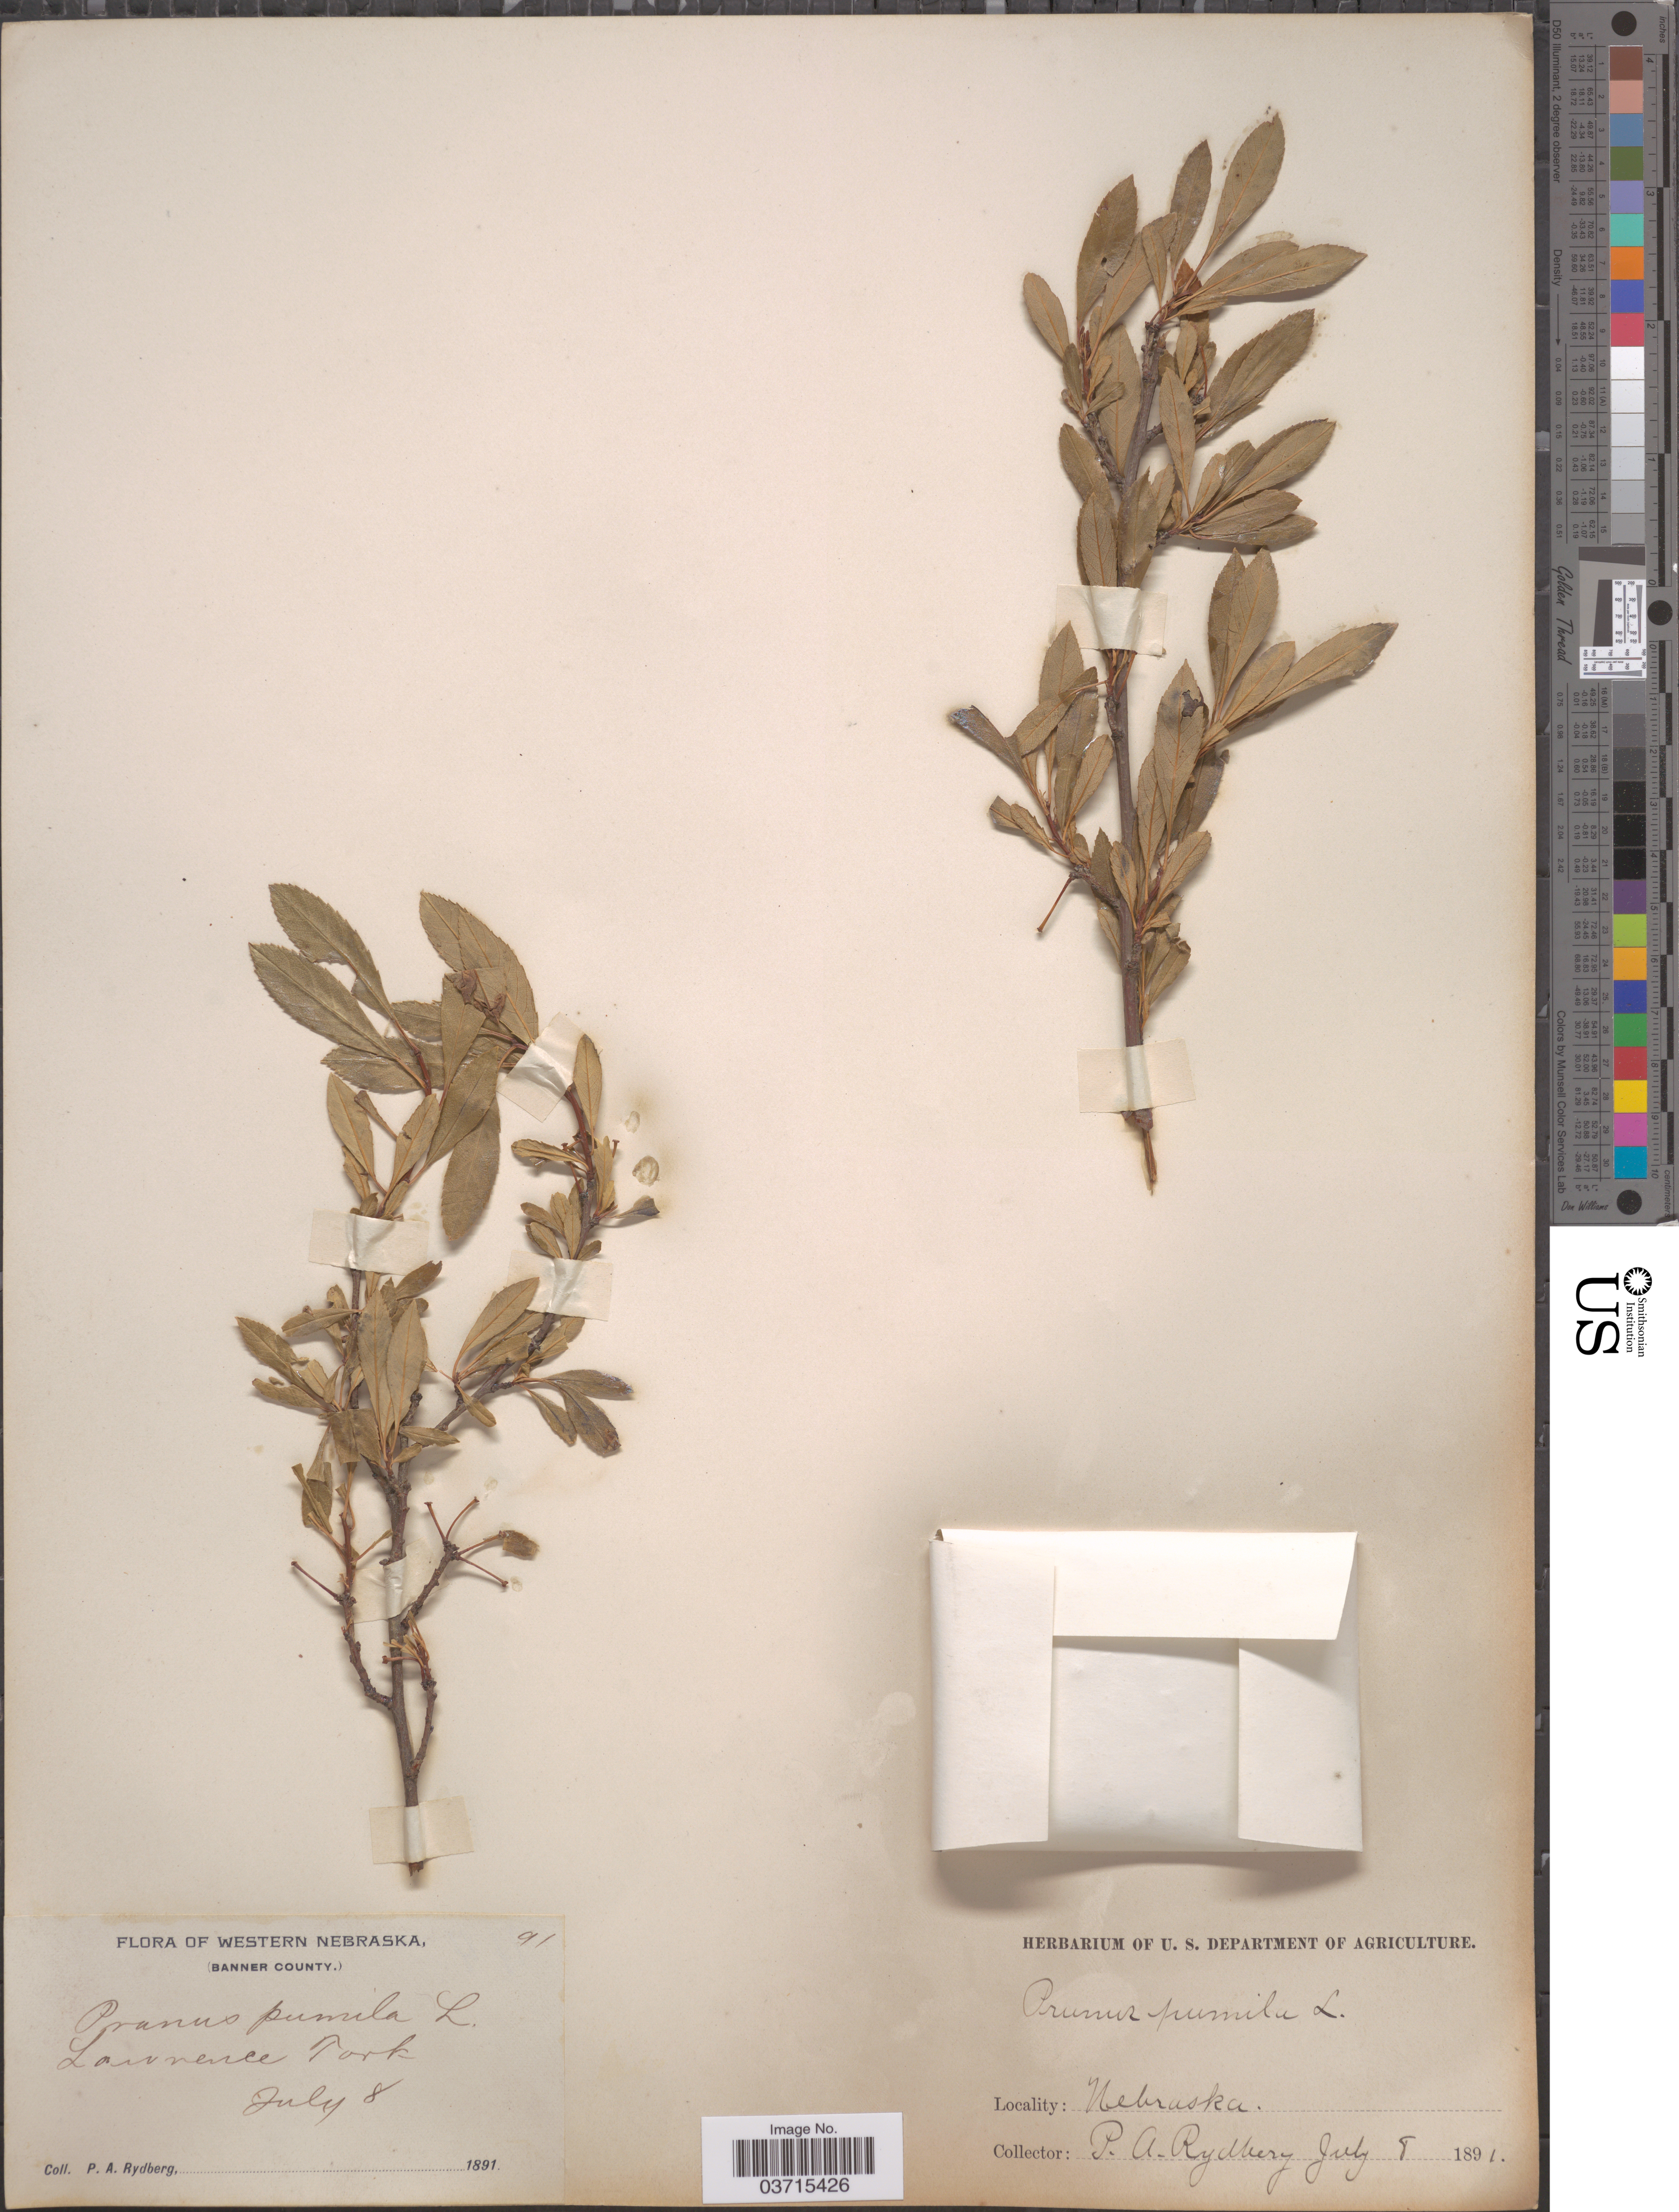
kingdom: Plantae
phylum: Tracheophyta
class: Magnoliopsida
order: Rosales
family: Rosaceae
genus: Prunus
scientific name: Prunus besseyi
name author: L.H. Bailey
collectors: P. A. Rydberg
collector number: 91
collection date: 1891-07-08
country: United States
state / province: Nebraska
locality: Western Nebraska, (Banner County). Lawrence Fork.